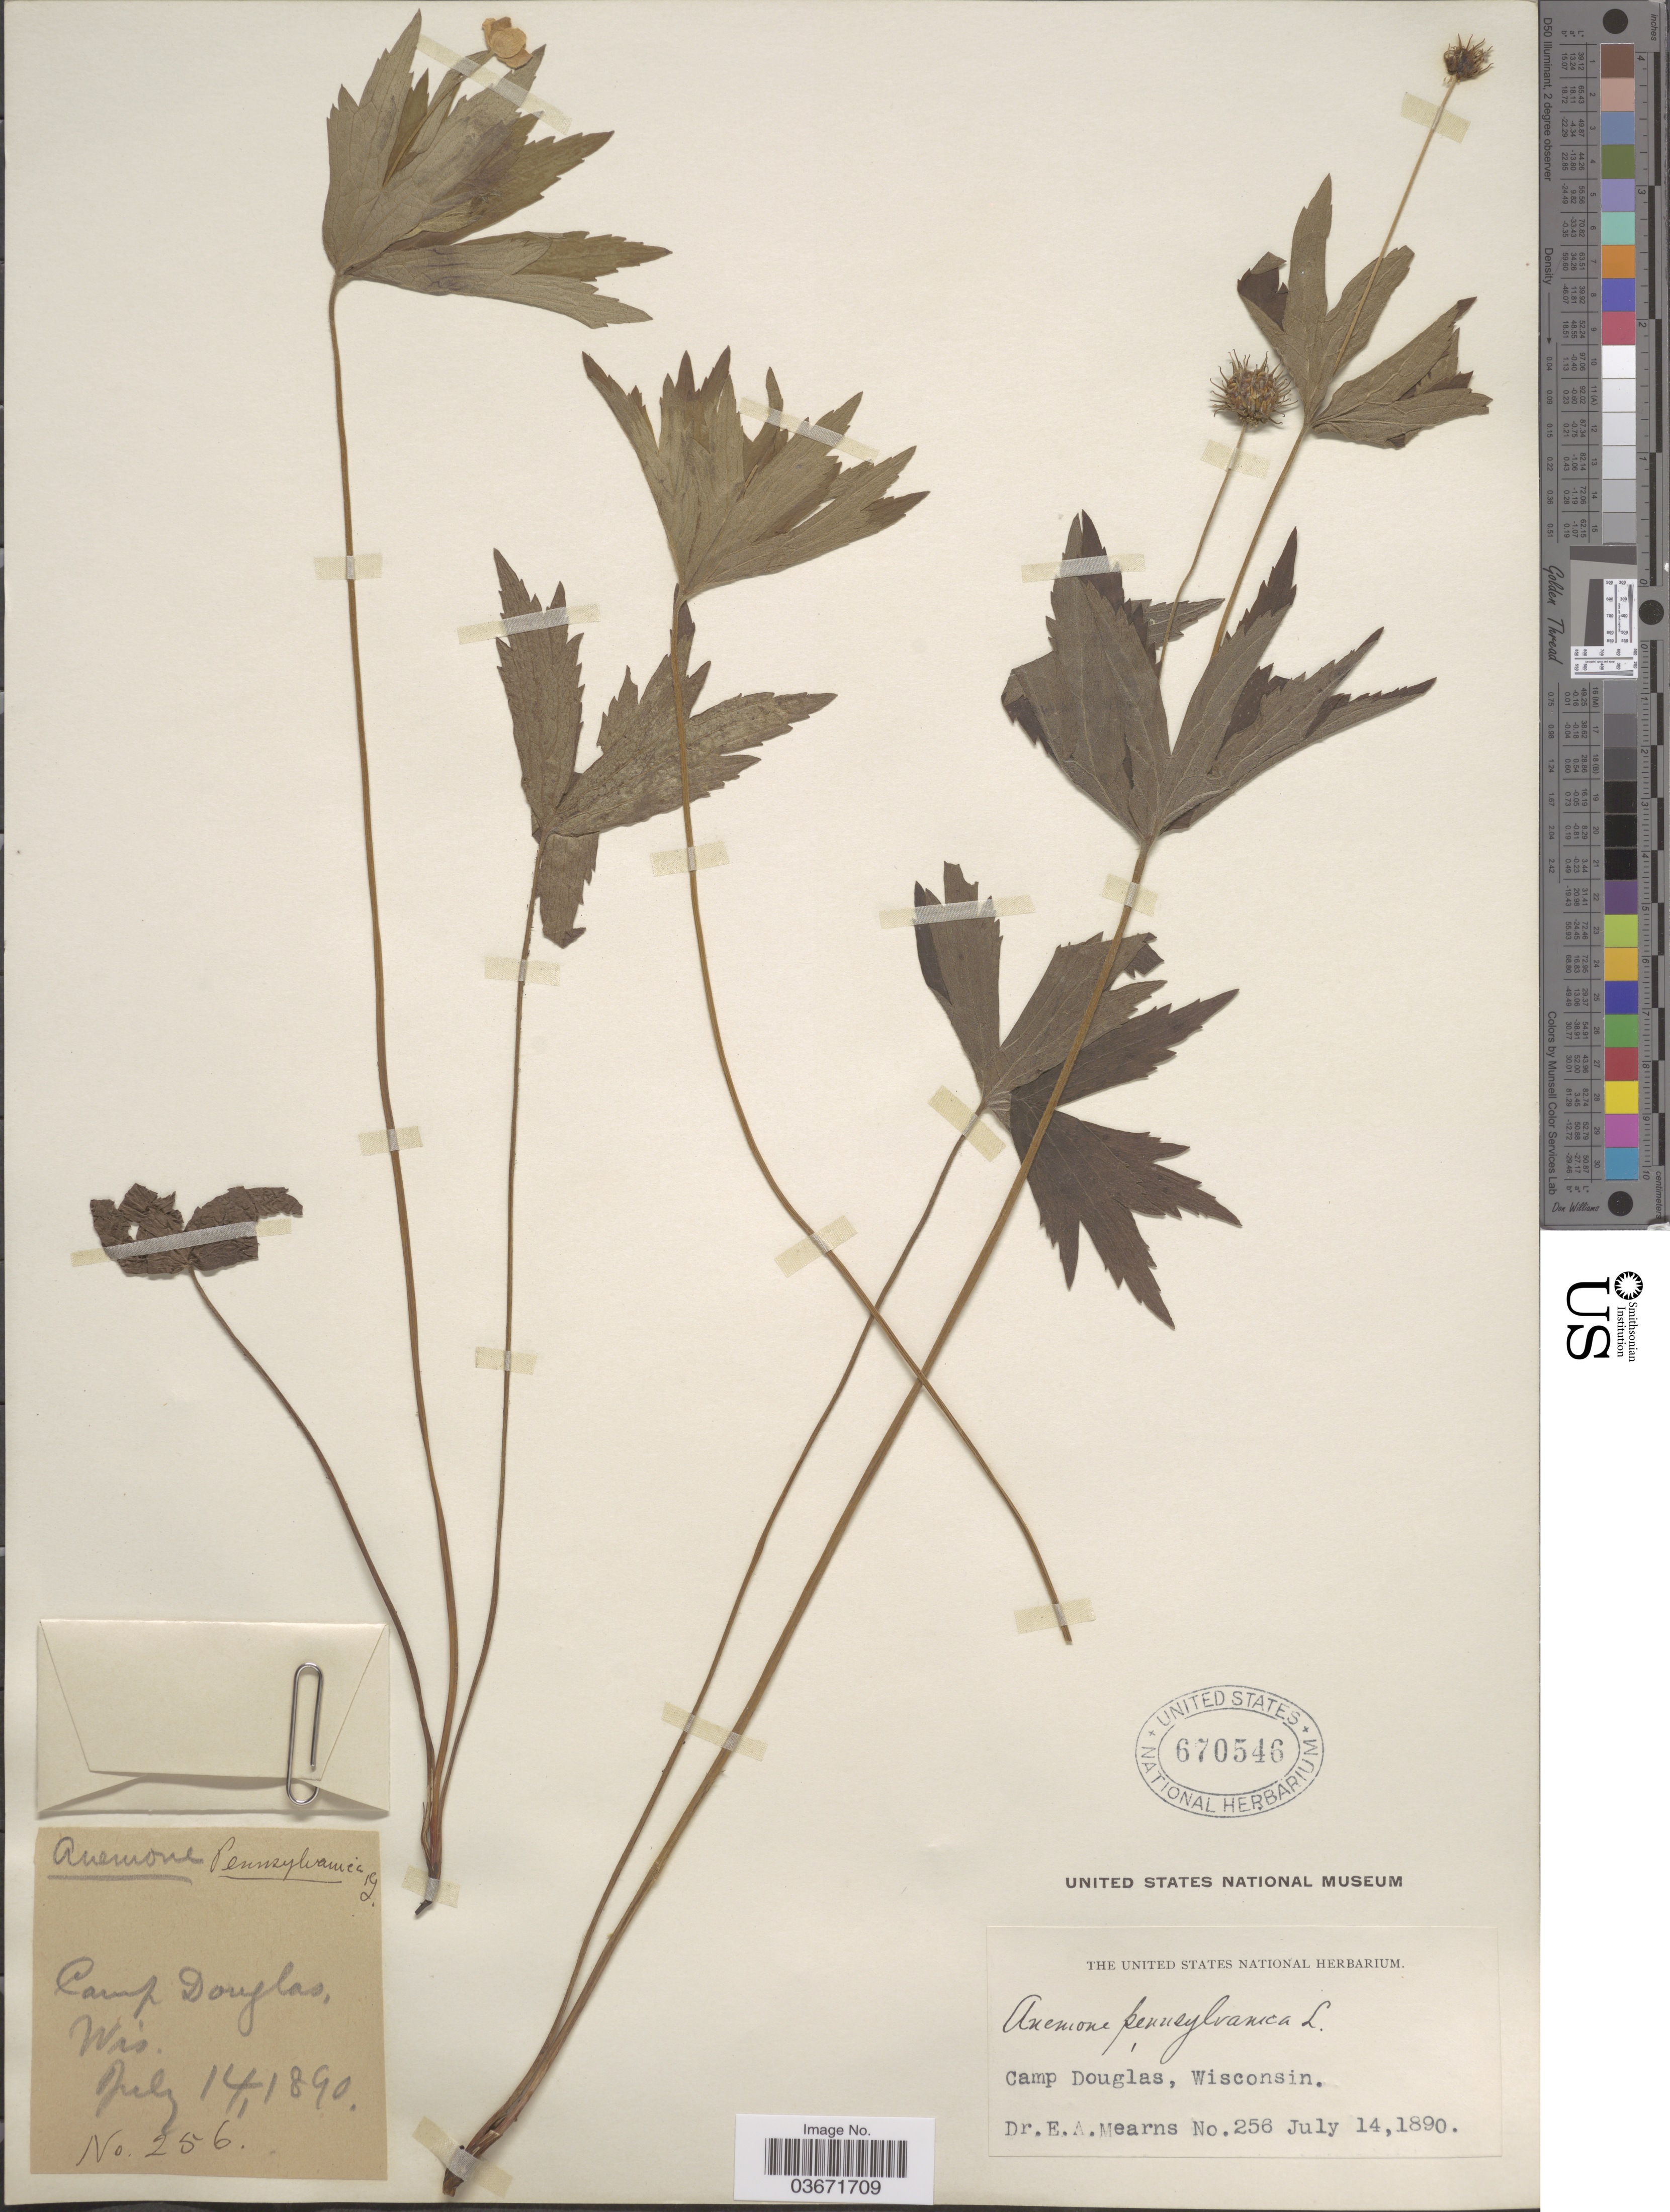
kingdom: Plantae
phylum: Tracheophyta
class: Magnoliopsida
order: Ranunculales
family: Ranunculaceae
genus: Anemone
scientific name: Anemone canadensis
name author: L.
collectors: E. A. Mearns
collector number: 256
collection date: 1890-07-14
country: United States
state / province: Wisconsin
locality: Camp Douglas.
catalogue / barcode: US 670546